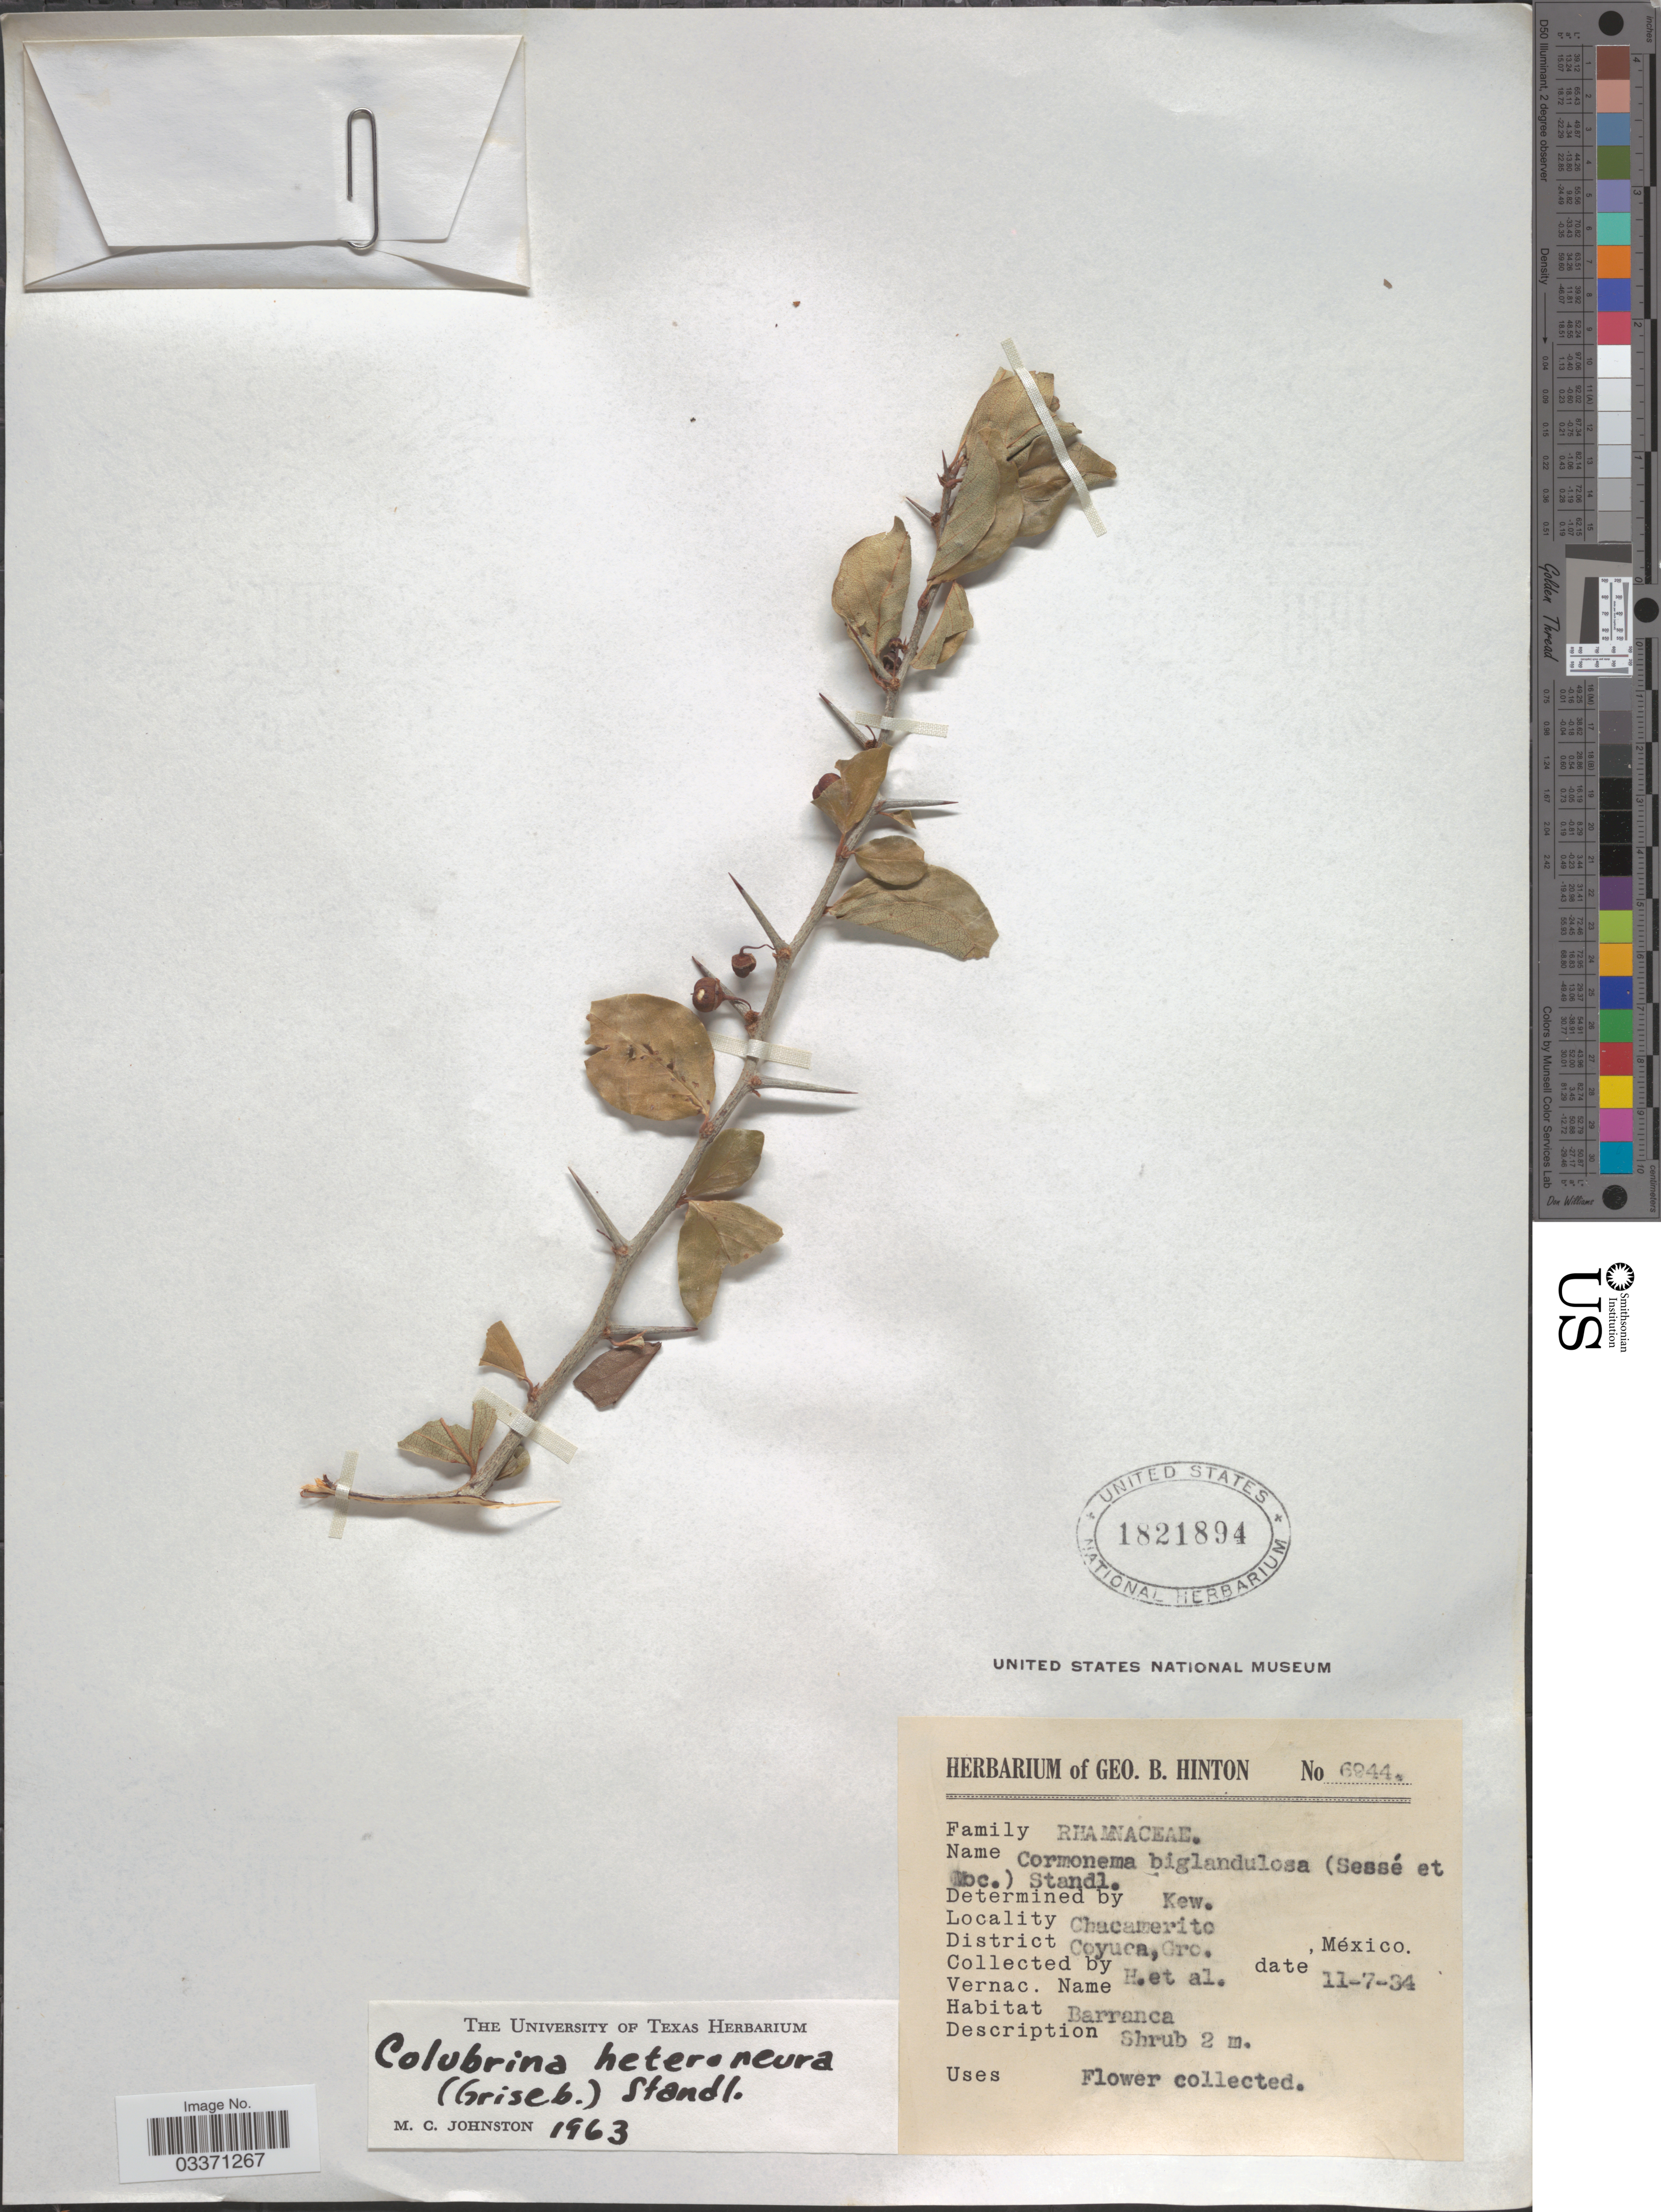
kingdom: Plantae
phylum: Tracheophyta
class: Magnoliopsida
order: Rosales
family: Rhamnaceae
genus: Colubrina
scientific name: Colubrina heteroneura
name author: (Griseb.) Standl.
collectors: G. B. Hinton & et al.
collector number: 6844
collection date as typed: Transcribed d/m/y: 11/7/34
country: Mexico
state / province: Guerrero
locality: Chacamerito, District Coyuca.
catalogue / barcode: US 1821894